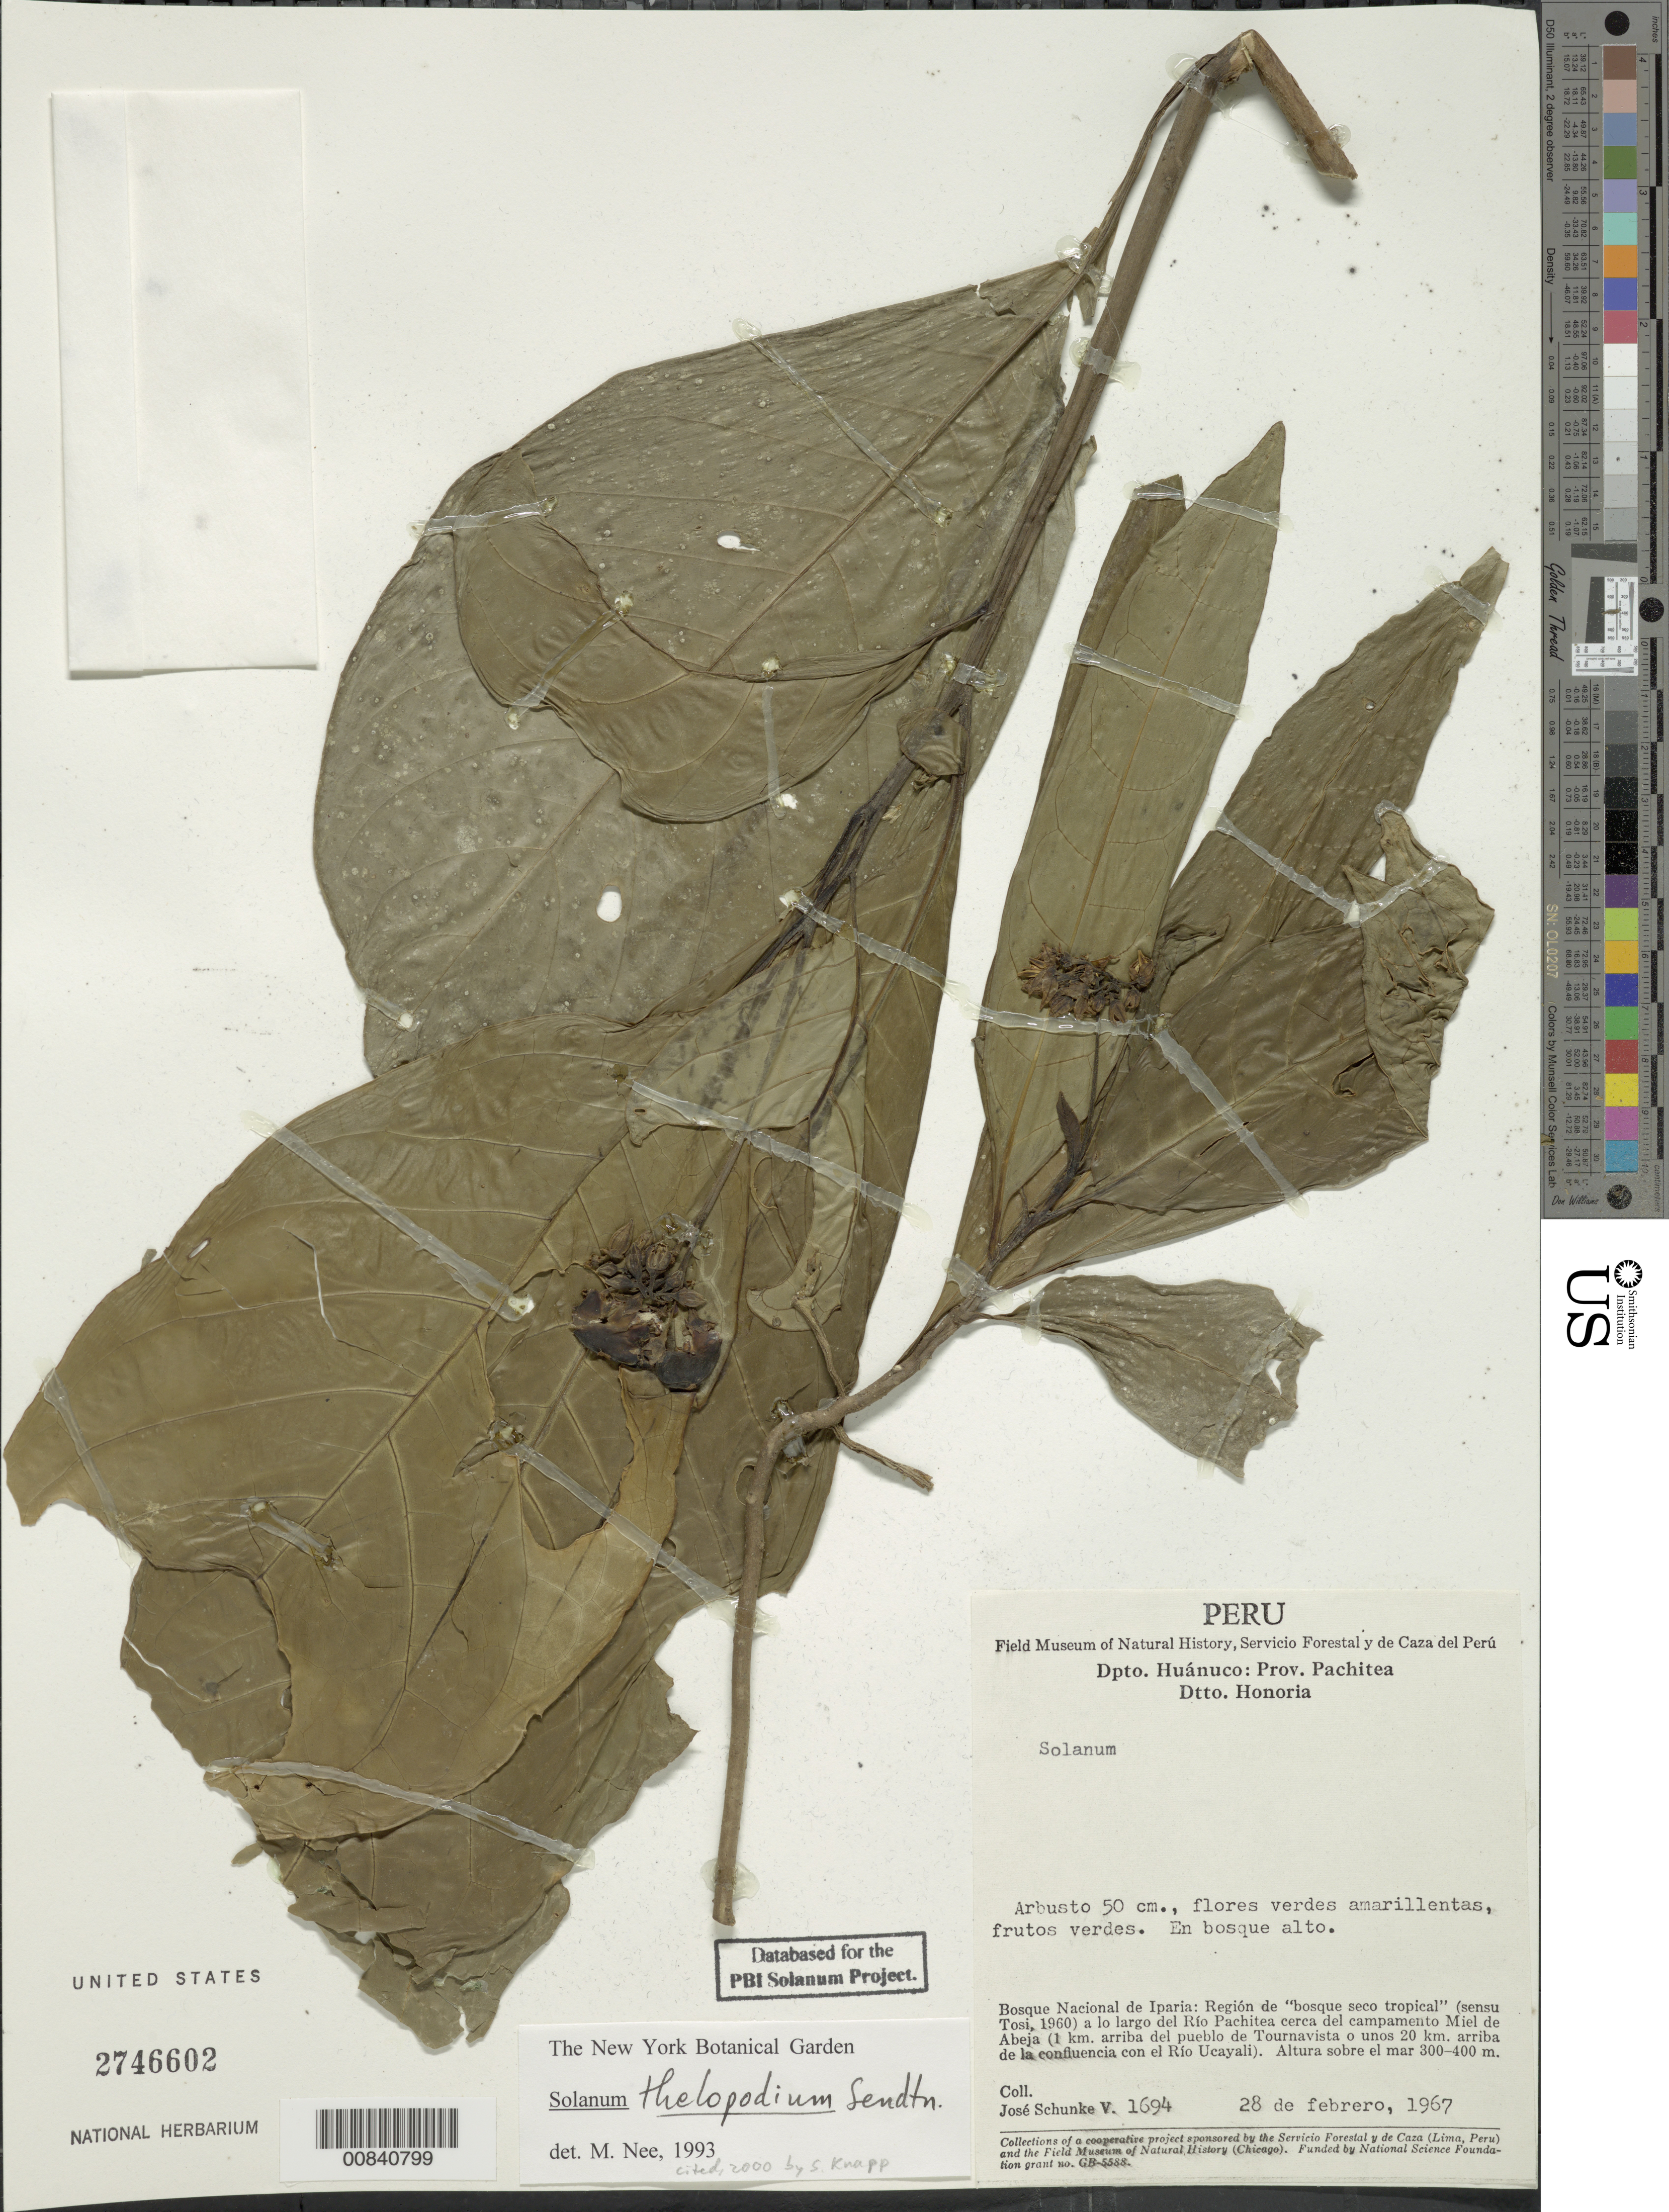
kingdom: Plantae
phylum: Tracheophyta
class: Magnoliopsida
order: Solanales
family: Solanaceae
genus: Solanum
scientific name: Solanum thelopodium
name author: Sendtn.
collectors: J. Schunke Vigo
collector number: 1694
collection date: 1967-02-28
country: Peru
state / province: Huánuco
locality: Dpto. Huánuco: Prov. Pachitea, Dtto. Honoria, Bosque Nacional de Iparia: Región de "bosque seco tropical" (sensu Tosi, 1960) a lo largo del Río Pachitea cerca del campamento Miel de Abeja (1 km. arriba del pueblo de Tournavista o unos 20 km. arriba de la confluencia con el Río Ucayali).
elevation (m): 300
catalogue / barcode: US 2746602